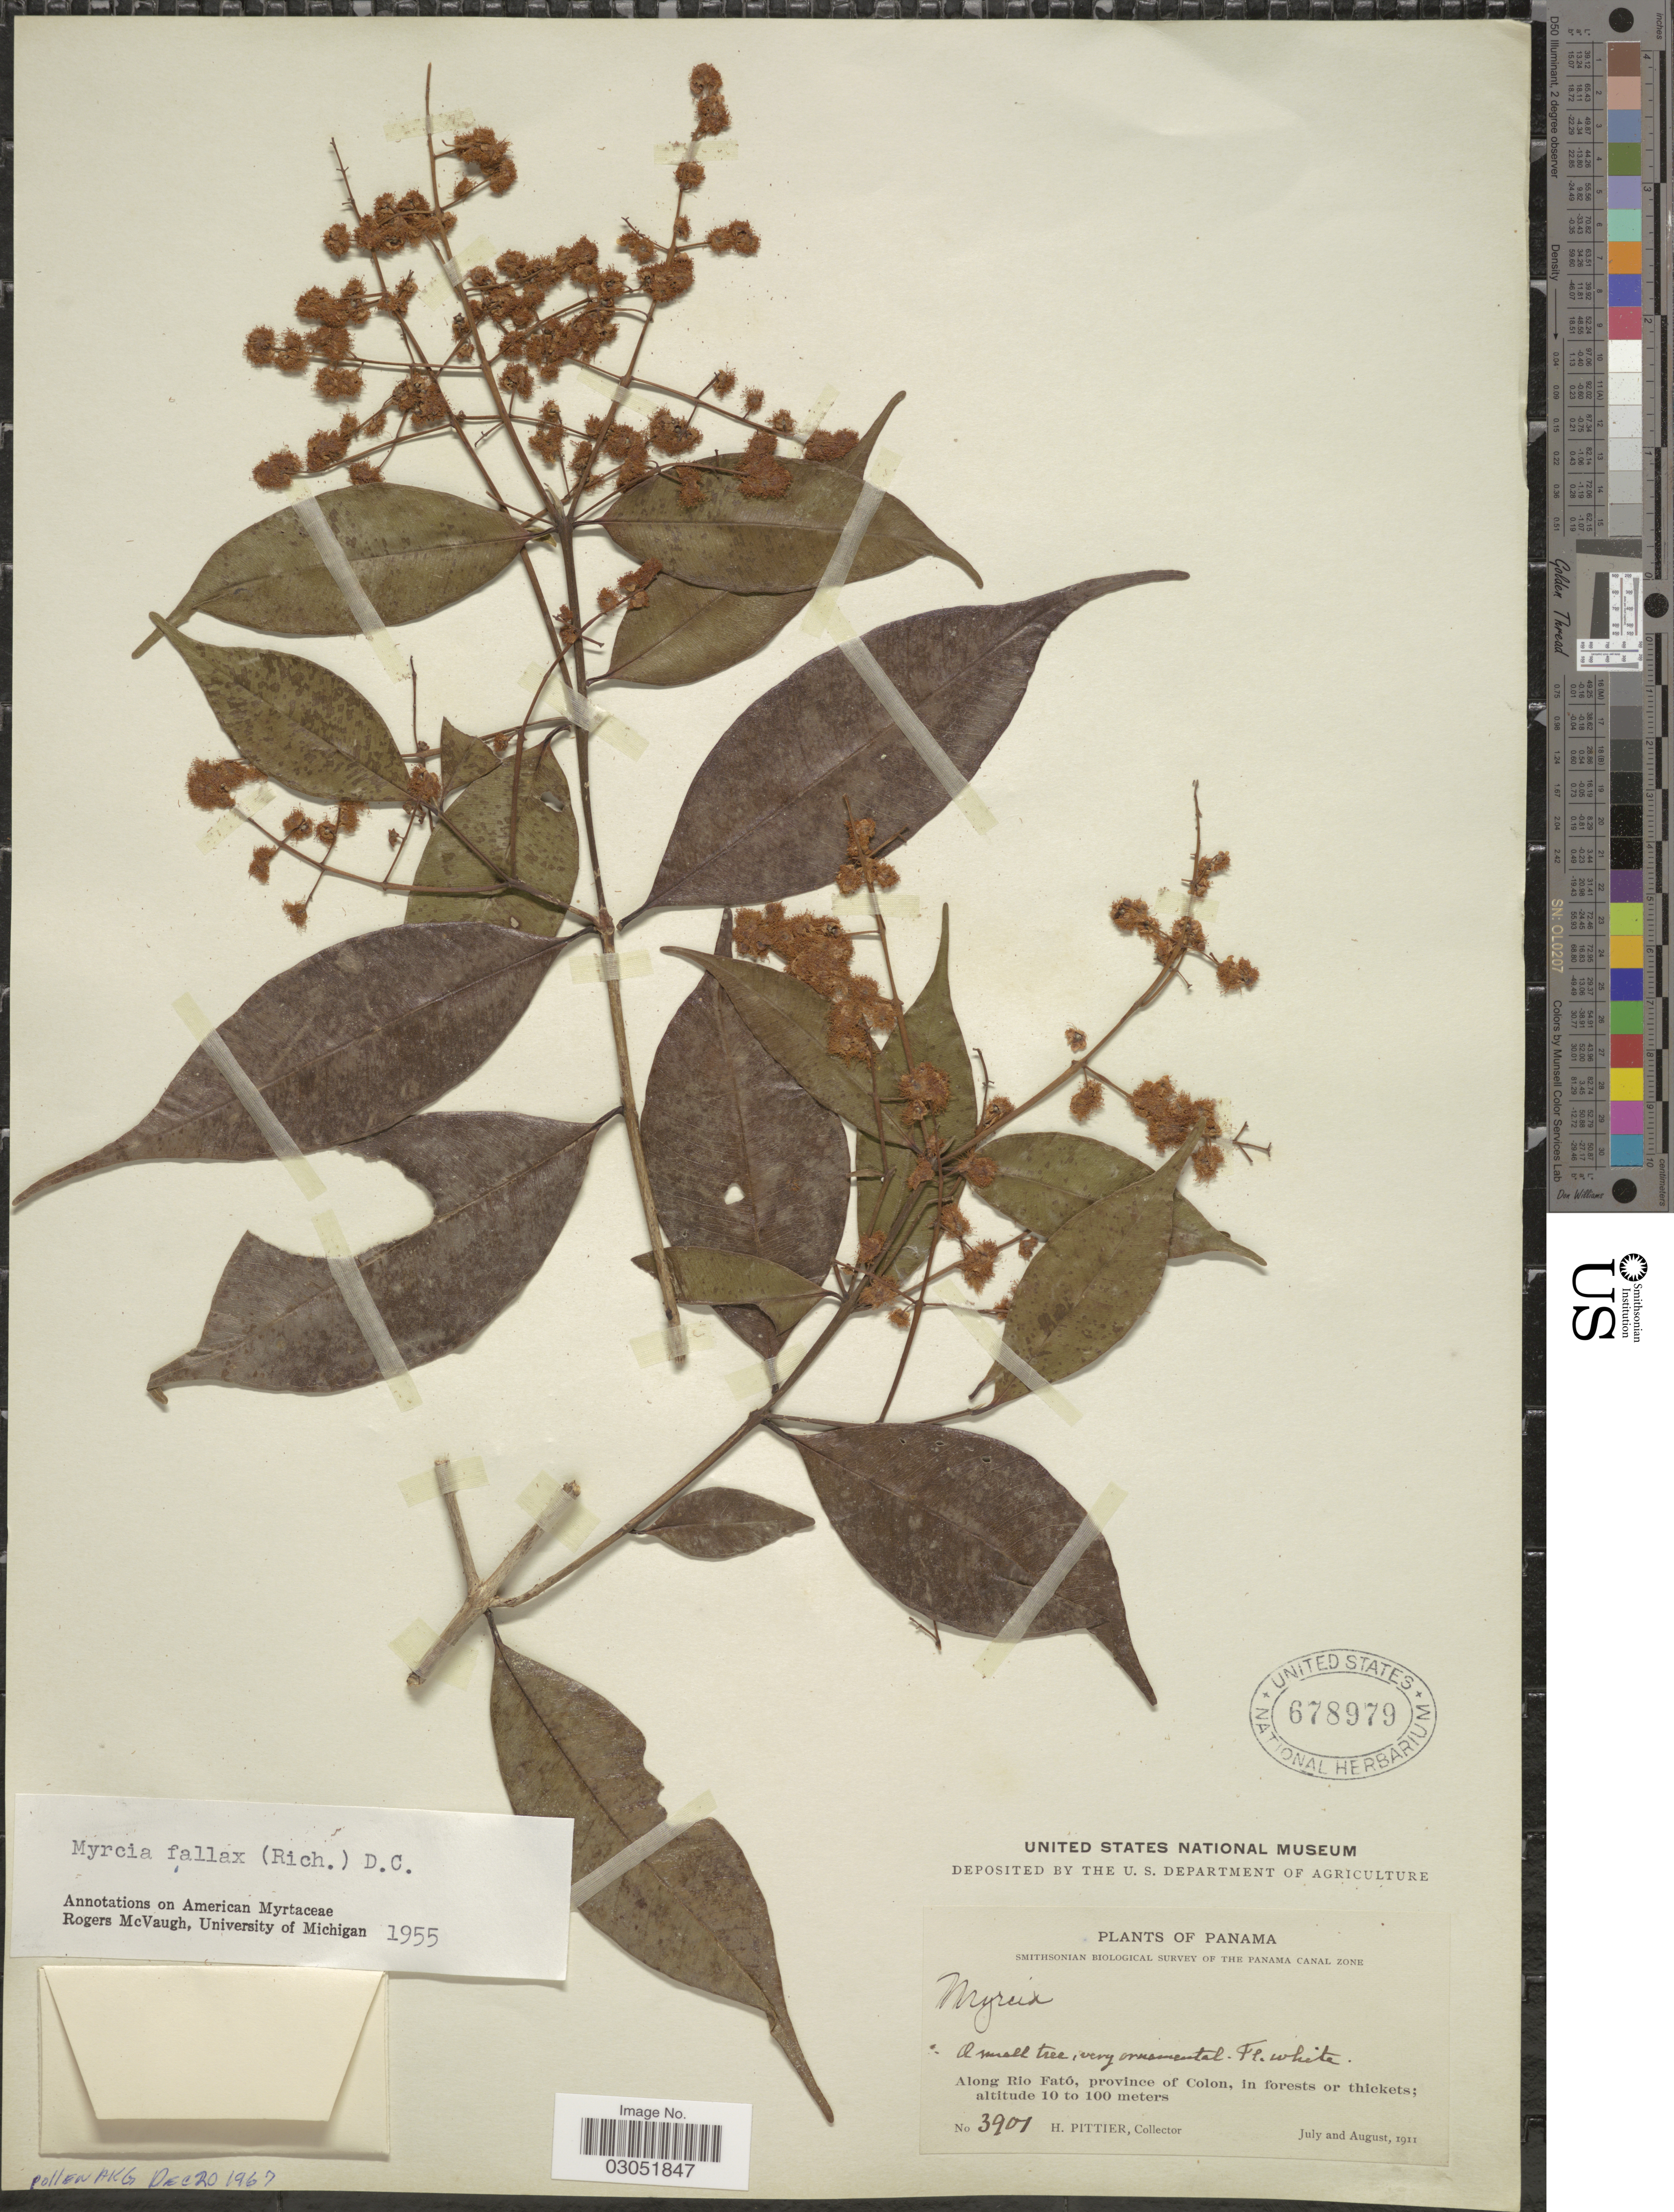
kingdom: Plantae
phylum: Tracheophyta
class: Magnoliopsida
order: Myrtales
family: Myrtaceae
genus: Myrcia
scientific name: Myrcia fallax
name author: (Rich.) DC.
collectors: H. F. Pittier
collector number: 3901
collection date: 1911-07/1911-08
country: Panama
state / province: Colón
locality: Along Rio Fató, province of Colon. Along Rio Fató.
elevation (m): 10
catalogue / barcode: US 678979